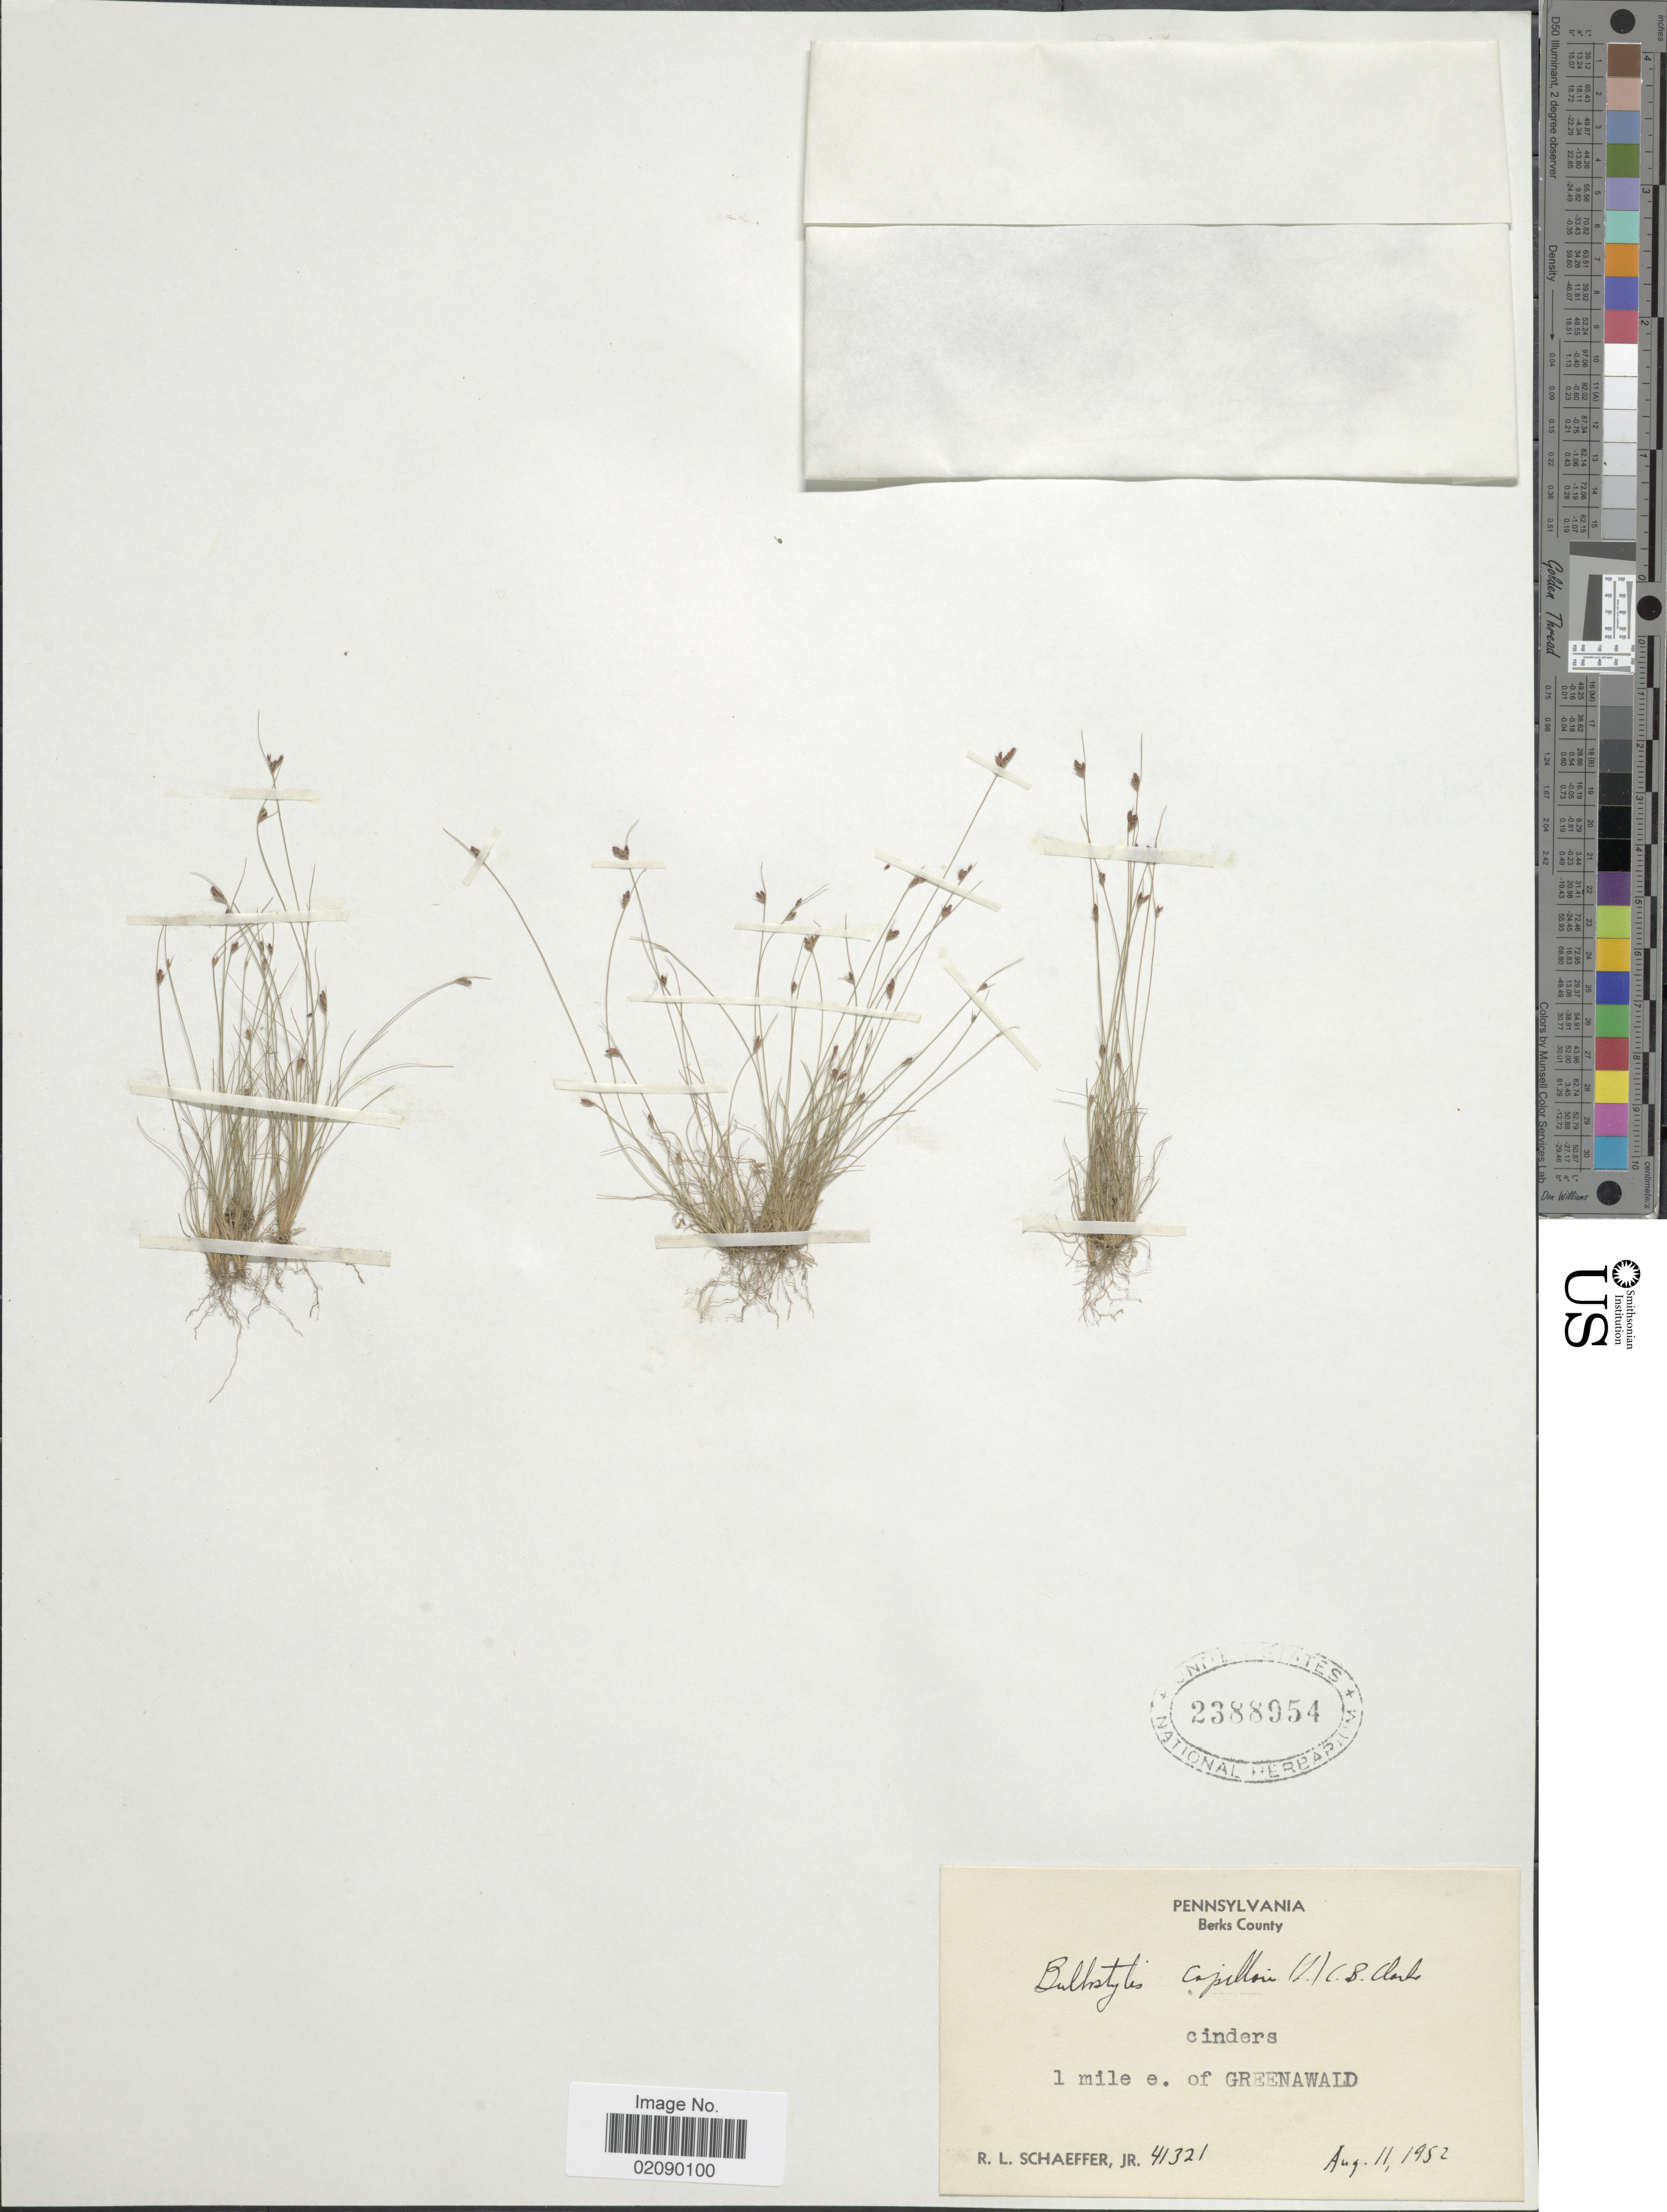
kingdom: Plantae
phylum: Tracheophyta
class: Liliopsida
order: Poales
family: Cyperaceae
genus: Bulbostylis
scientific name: Bulbostylis capillaris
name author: (L.) Kunth ex C.B. Clarke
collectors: R. L. Schaeffer Jr.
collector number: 41321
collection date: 1952-08-11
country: United States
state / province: Pennsylvania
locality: Berks County, Cinders, 1 mile e. of Greenawald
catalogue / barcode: US 2388954